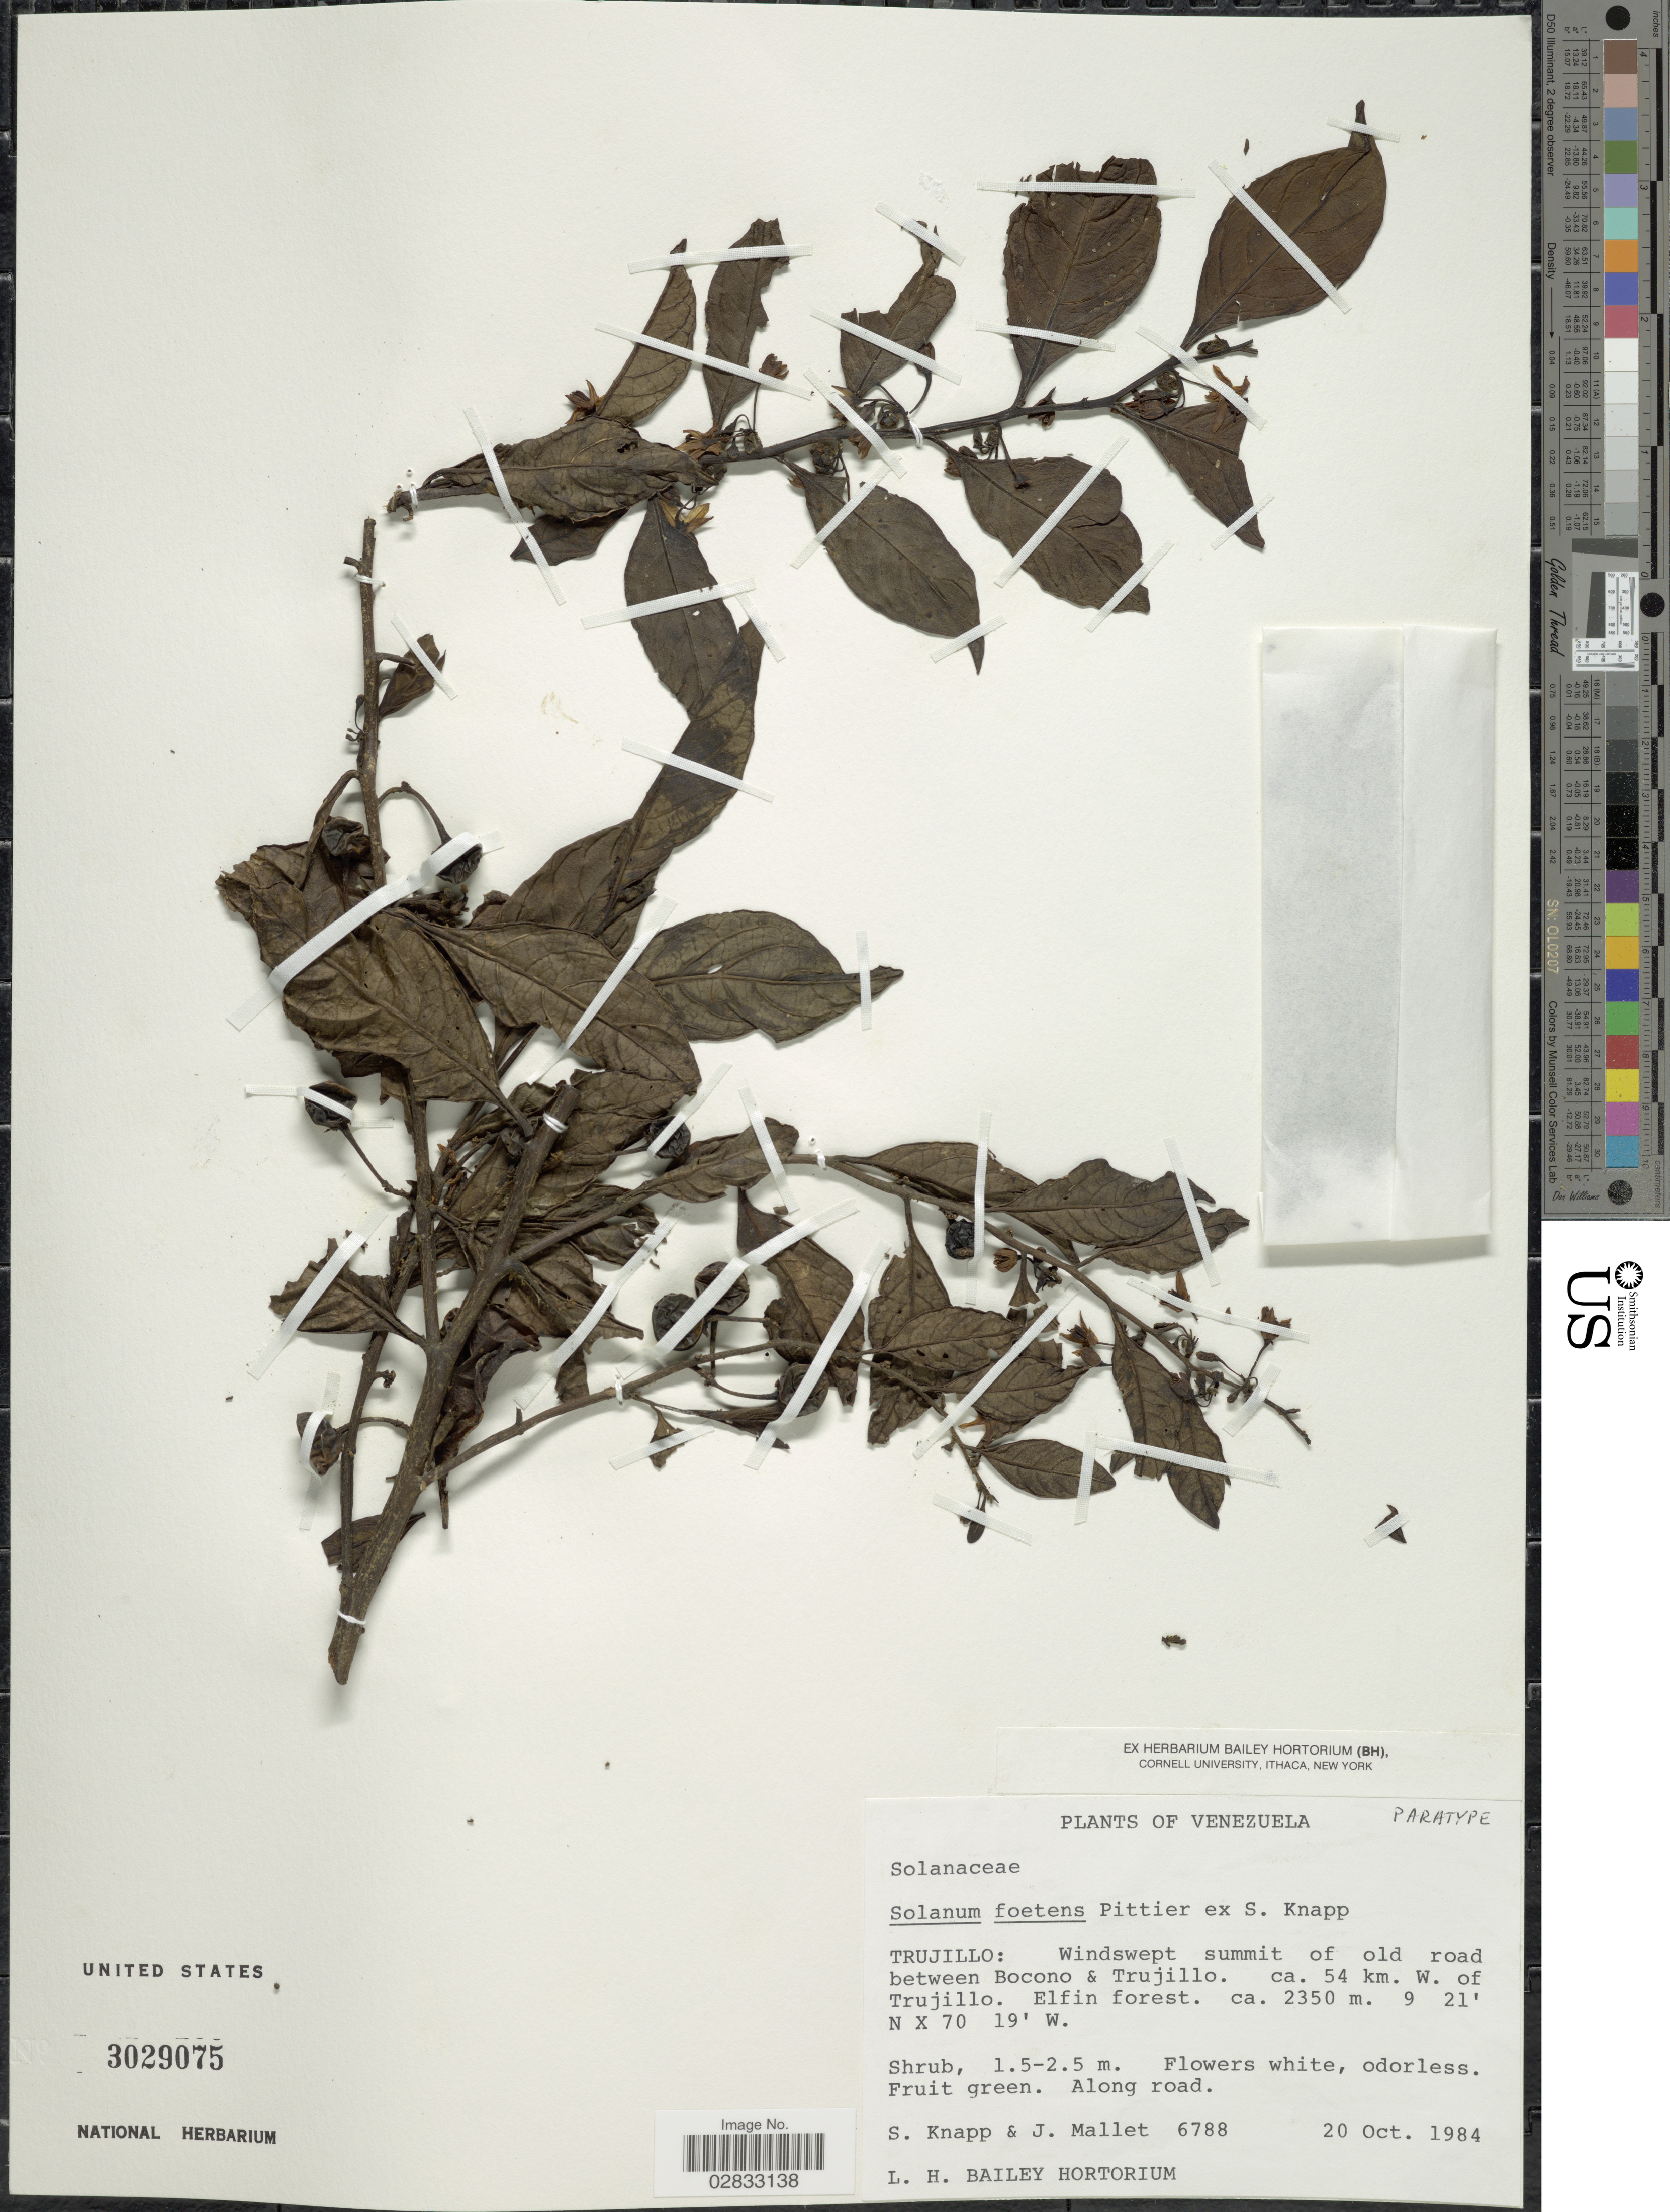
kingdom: Plantae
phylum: Tracheophyta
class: Magnoliopsida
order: Solanales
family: Solanaceae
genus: Solanum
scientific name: Solanum foetens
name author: Pittier ex S. Knapp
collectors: S. Knapp & J. Mallet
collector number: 6788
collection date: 1984-10-20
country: Venezuela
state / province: Trujillo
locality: Windswept summit of old road between Bocono & Trujillo. Ca. 54 km. W. of Trujillo. Elfin forest.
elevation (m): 2350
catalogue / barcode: US 3029075